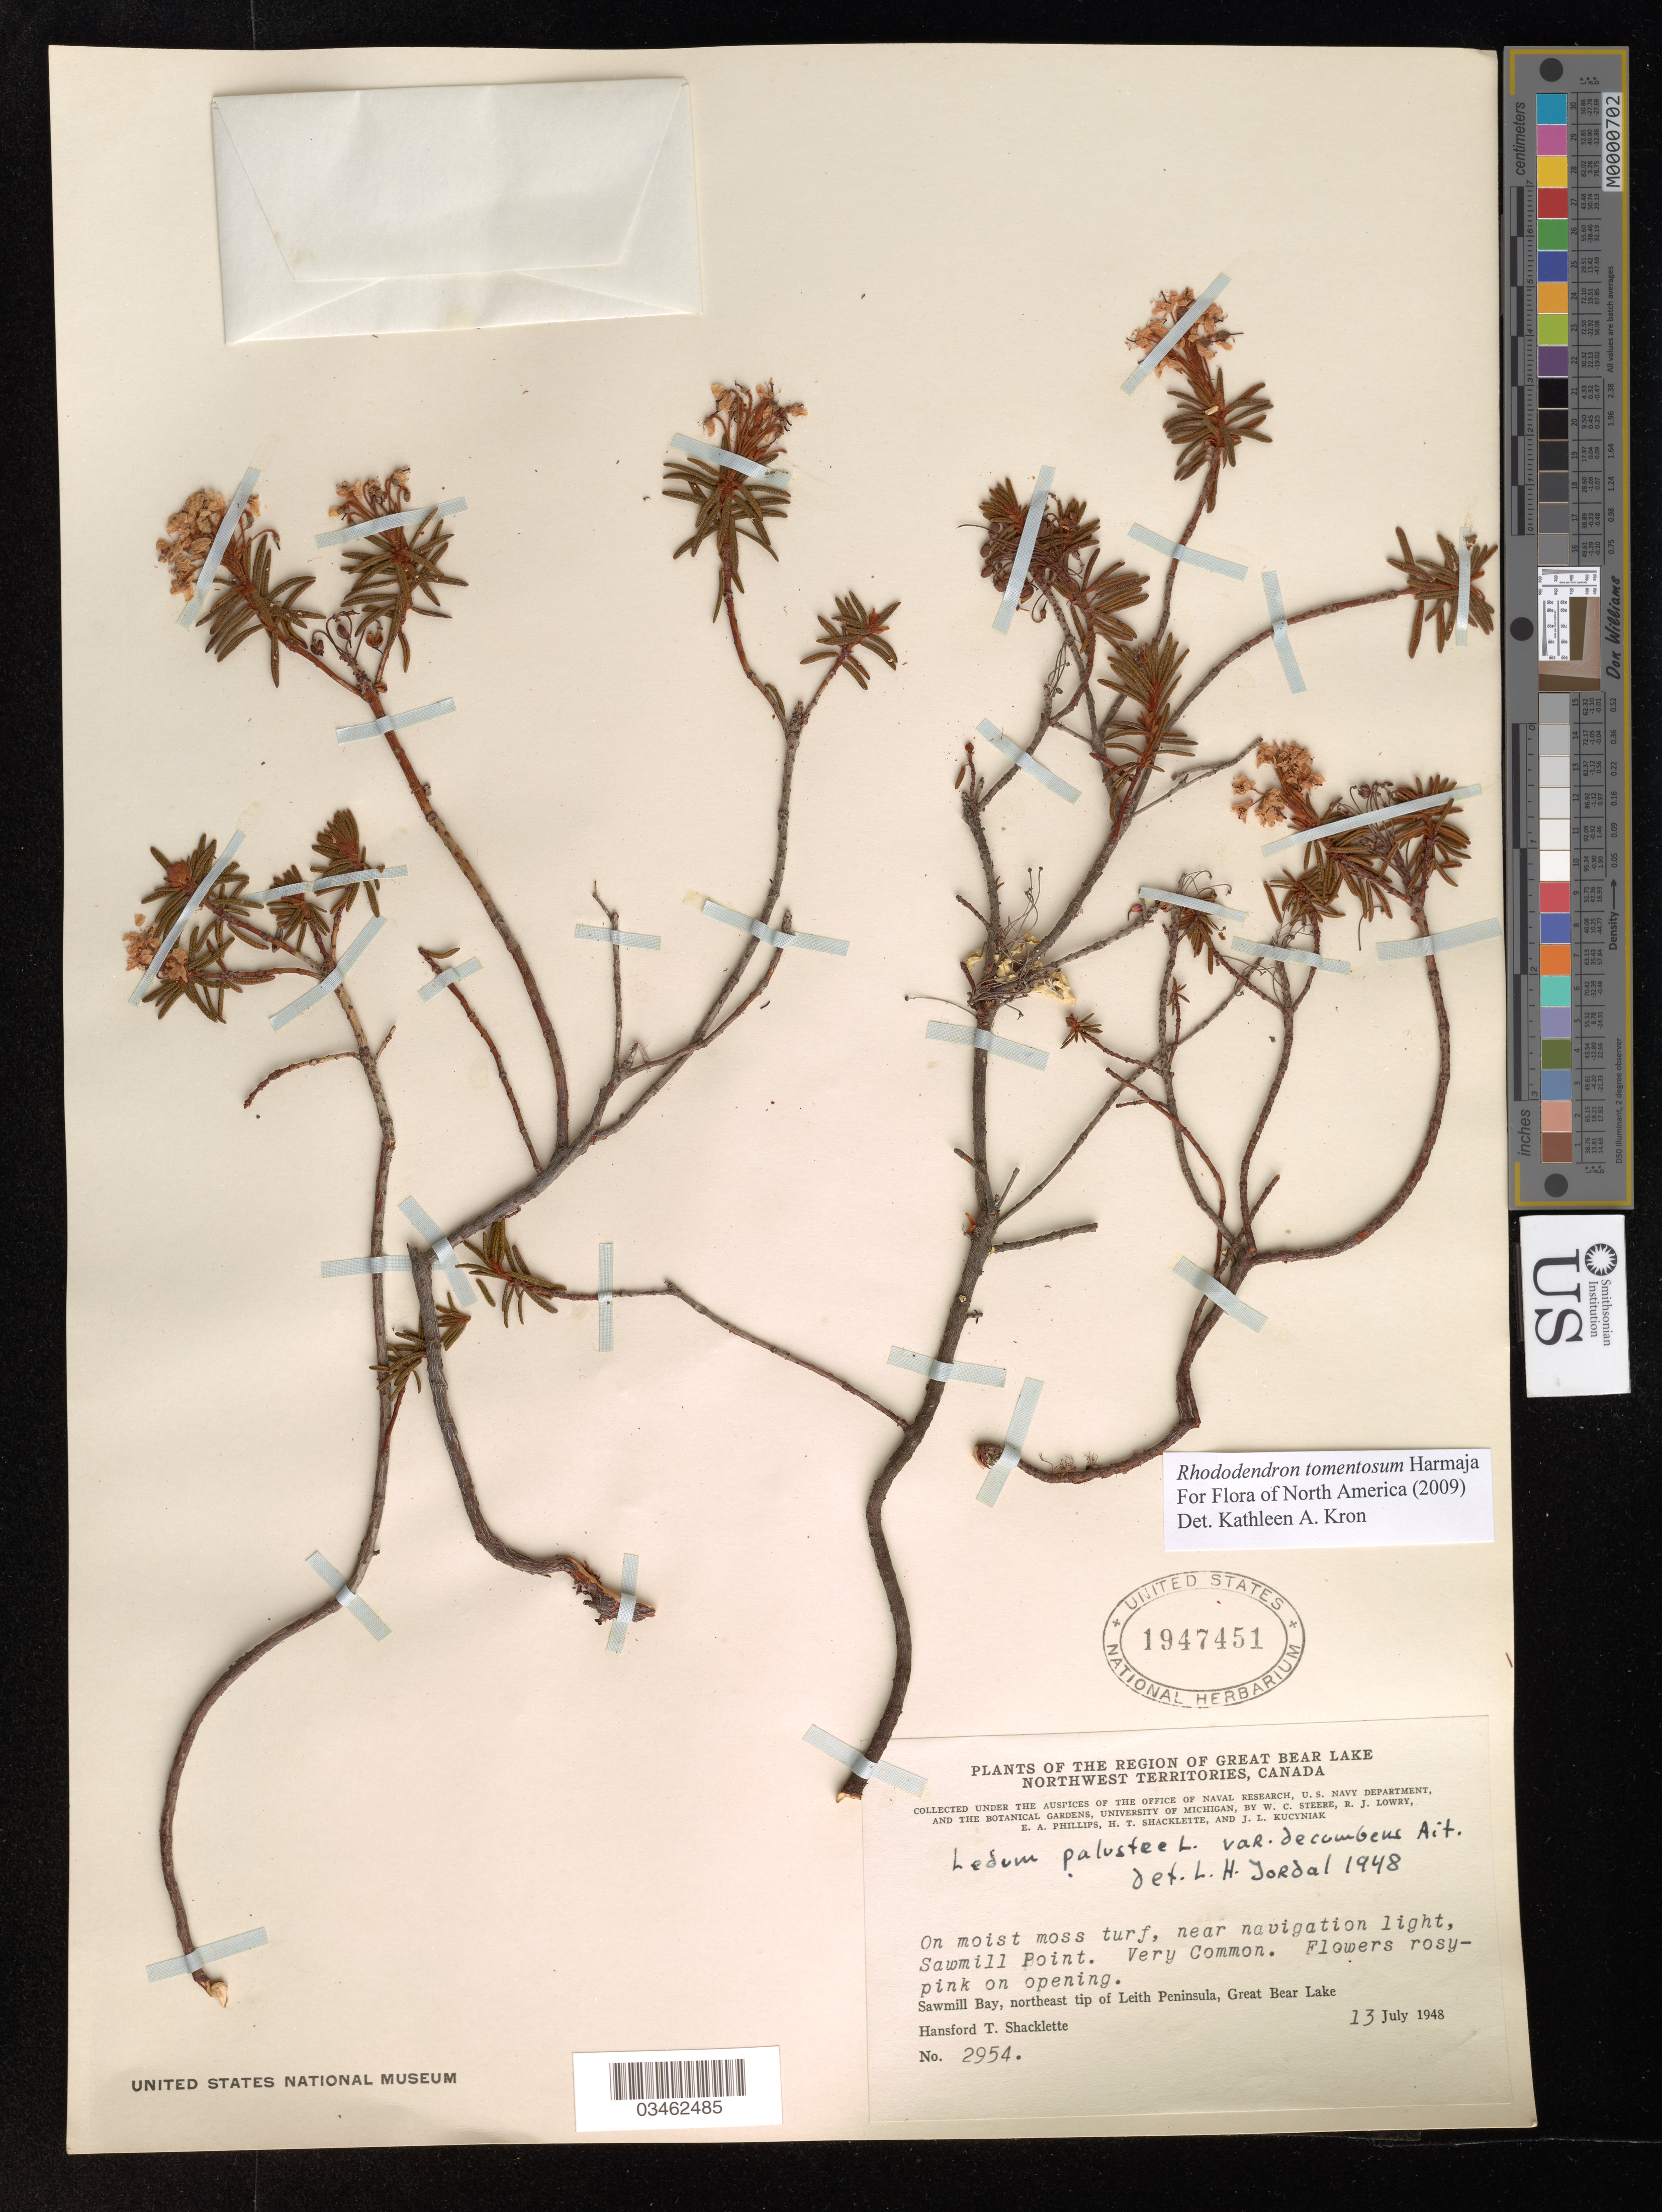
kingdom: Plantae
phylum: Tracheophyta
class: Magnoliopsida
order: Ericales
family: Ericaceae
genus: Rhododendron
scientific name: Rhododendron tomentosum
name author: Harmaja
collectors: W. C. Steere, R. Lowry, E. Phillips, H. Shacklette & J. Kucyniak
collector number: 2954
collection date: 1948-07-13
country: Canada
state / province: Northwest Territories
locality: The Region of Great Bear Lake. Sawmill Bay, northeast tip of Leith Peninsula, Great Bear Lake.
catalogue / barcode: US 1947451